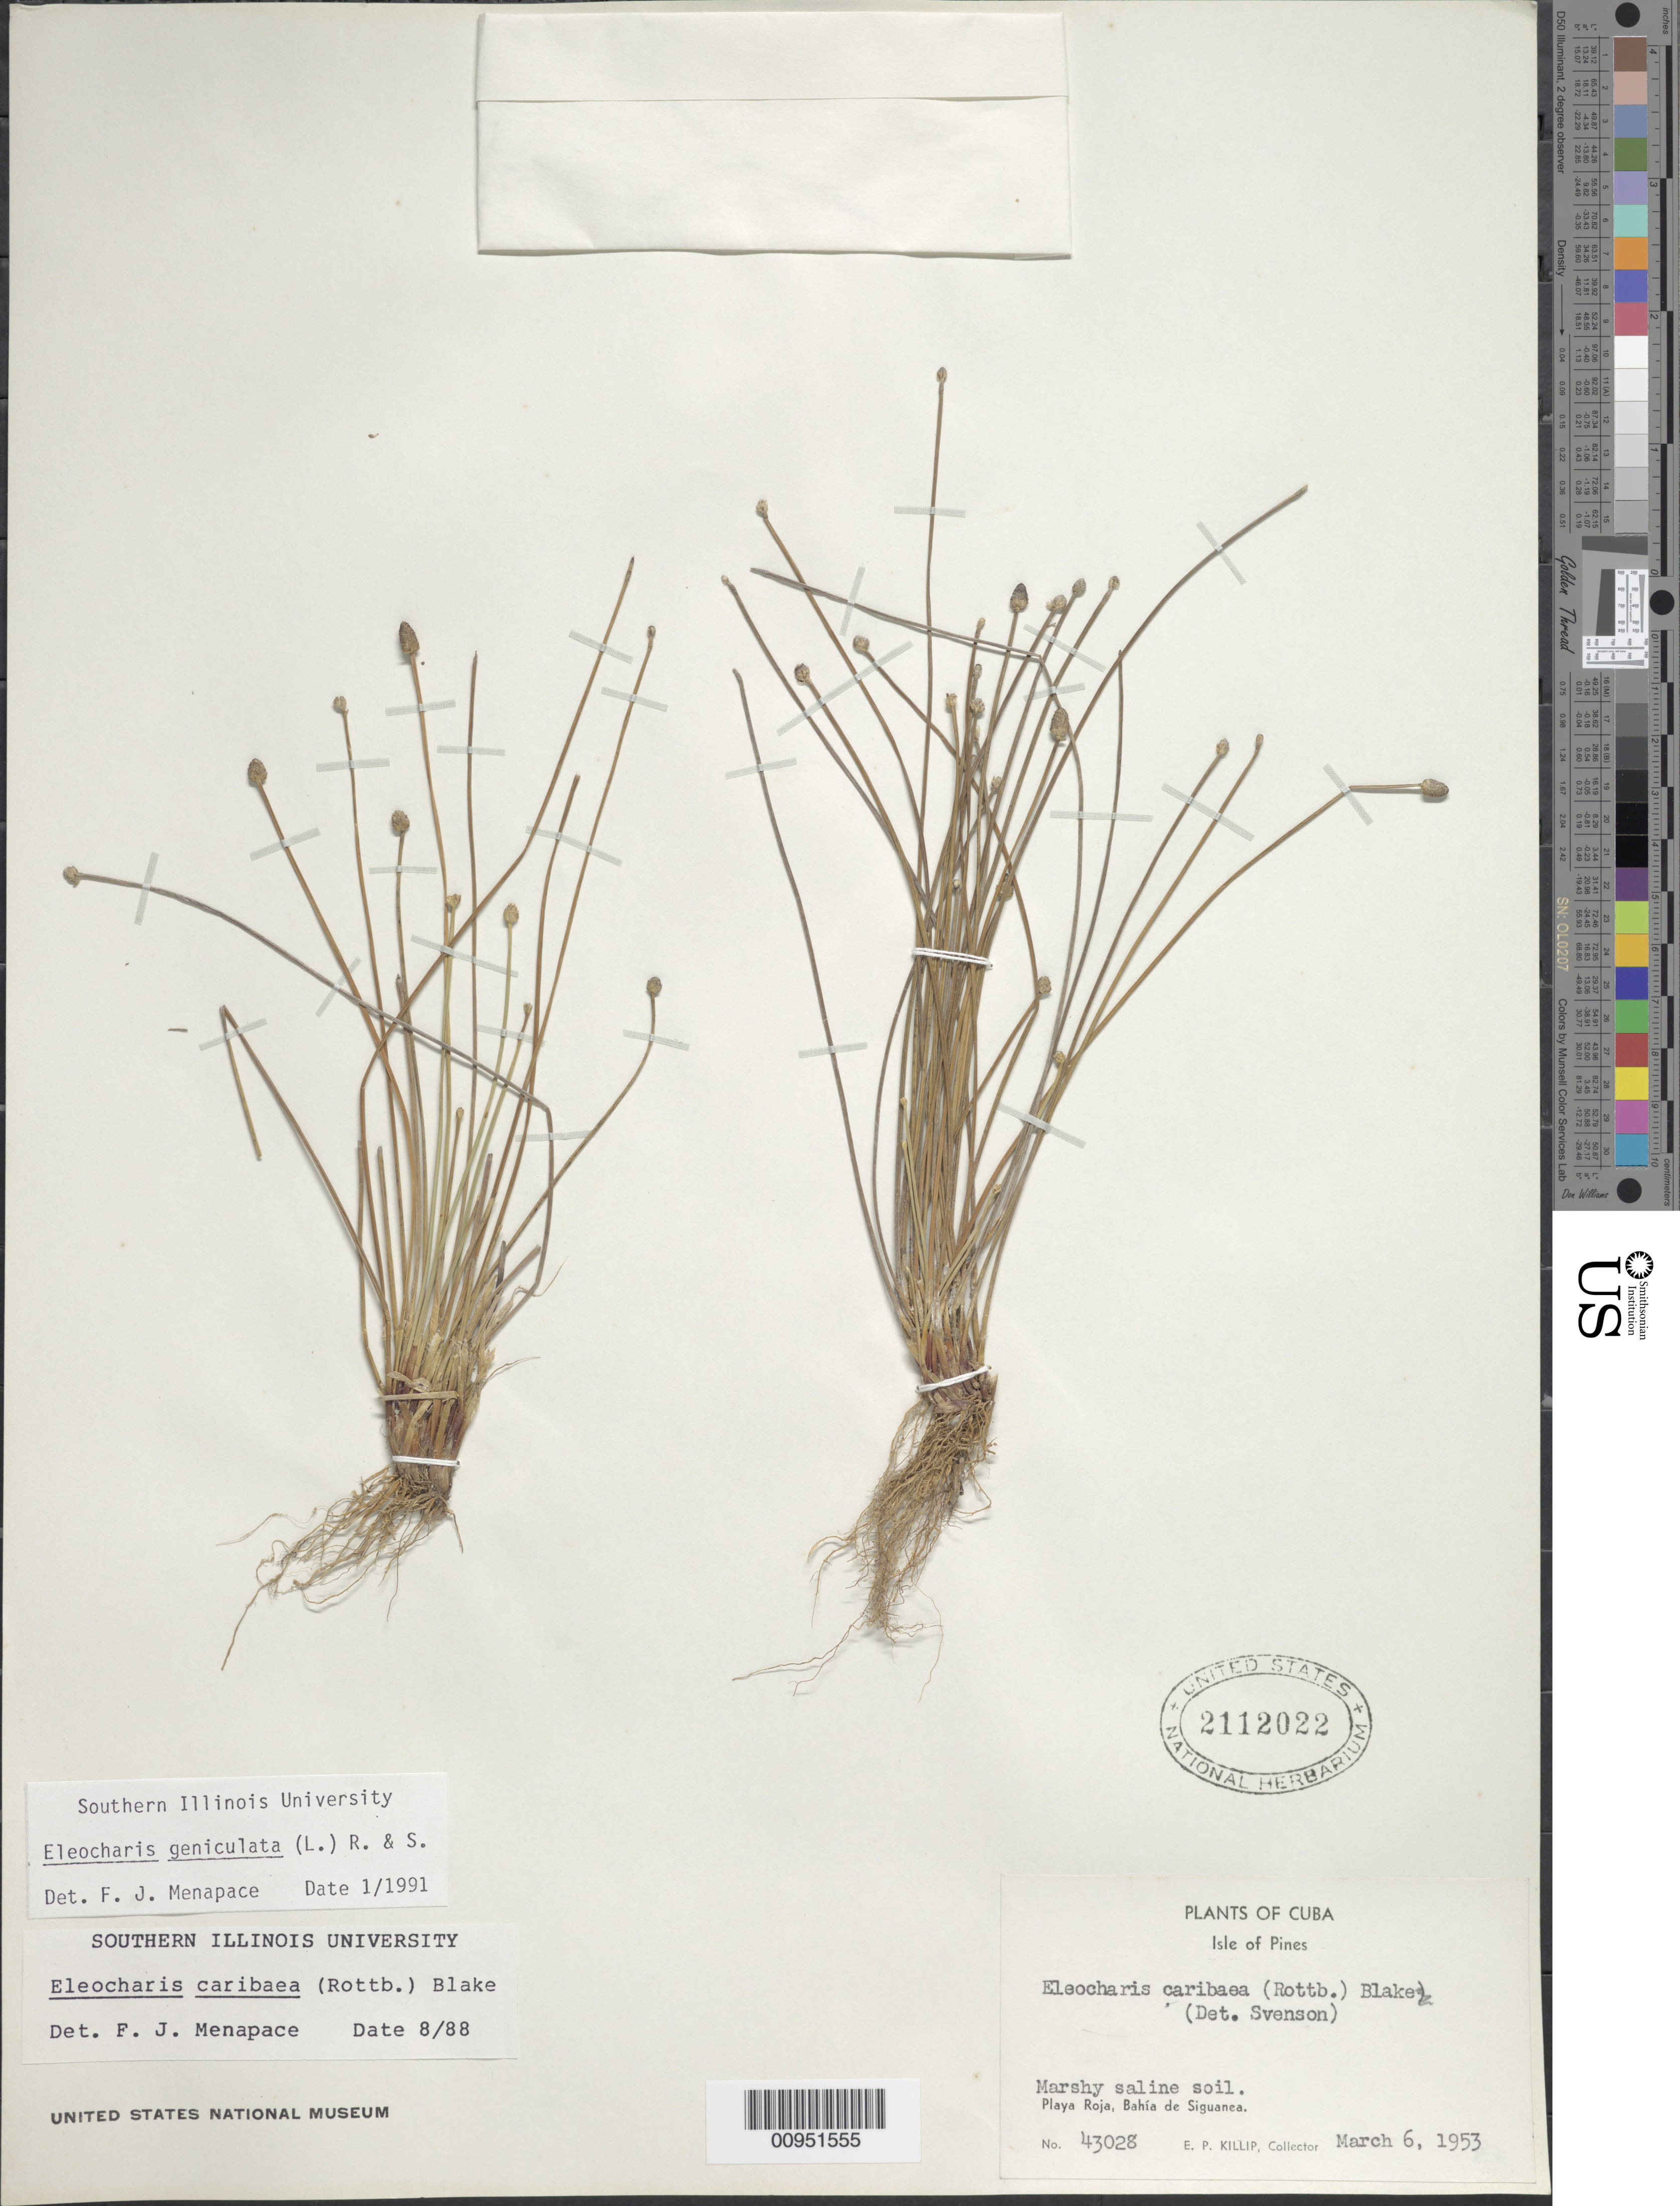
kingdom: Plantae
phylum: Tracheophyta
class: Liliopsida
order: Poales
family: Cyperaceae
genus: Eleocharis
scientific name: Eleocharis geniculata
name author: (L.) Roem. & Schult.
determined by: Menapace, F. J.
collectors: E. P. Killip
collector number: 43028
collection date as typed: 06 Mar 1953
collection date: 1953-03-06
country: Cuba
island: Isla de la Juventud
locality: Playa Roja, Bahía de Siguanea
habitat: Marshy saline soil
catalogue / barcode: US 2112022